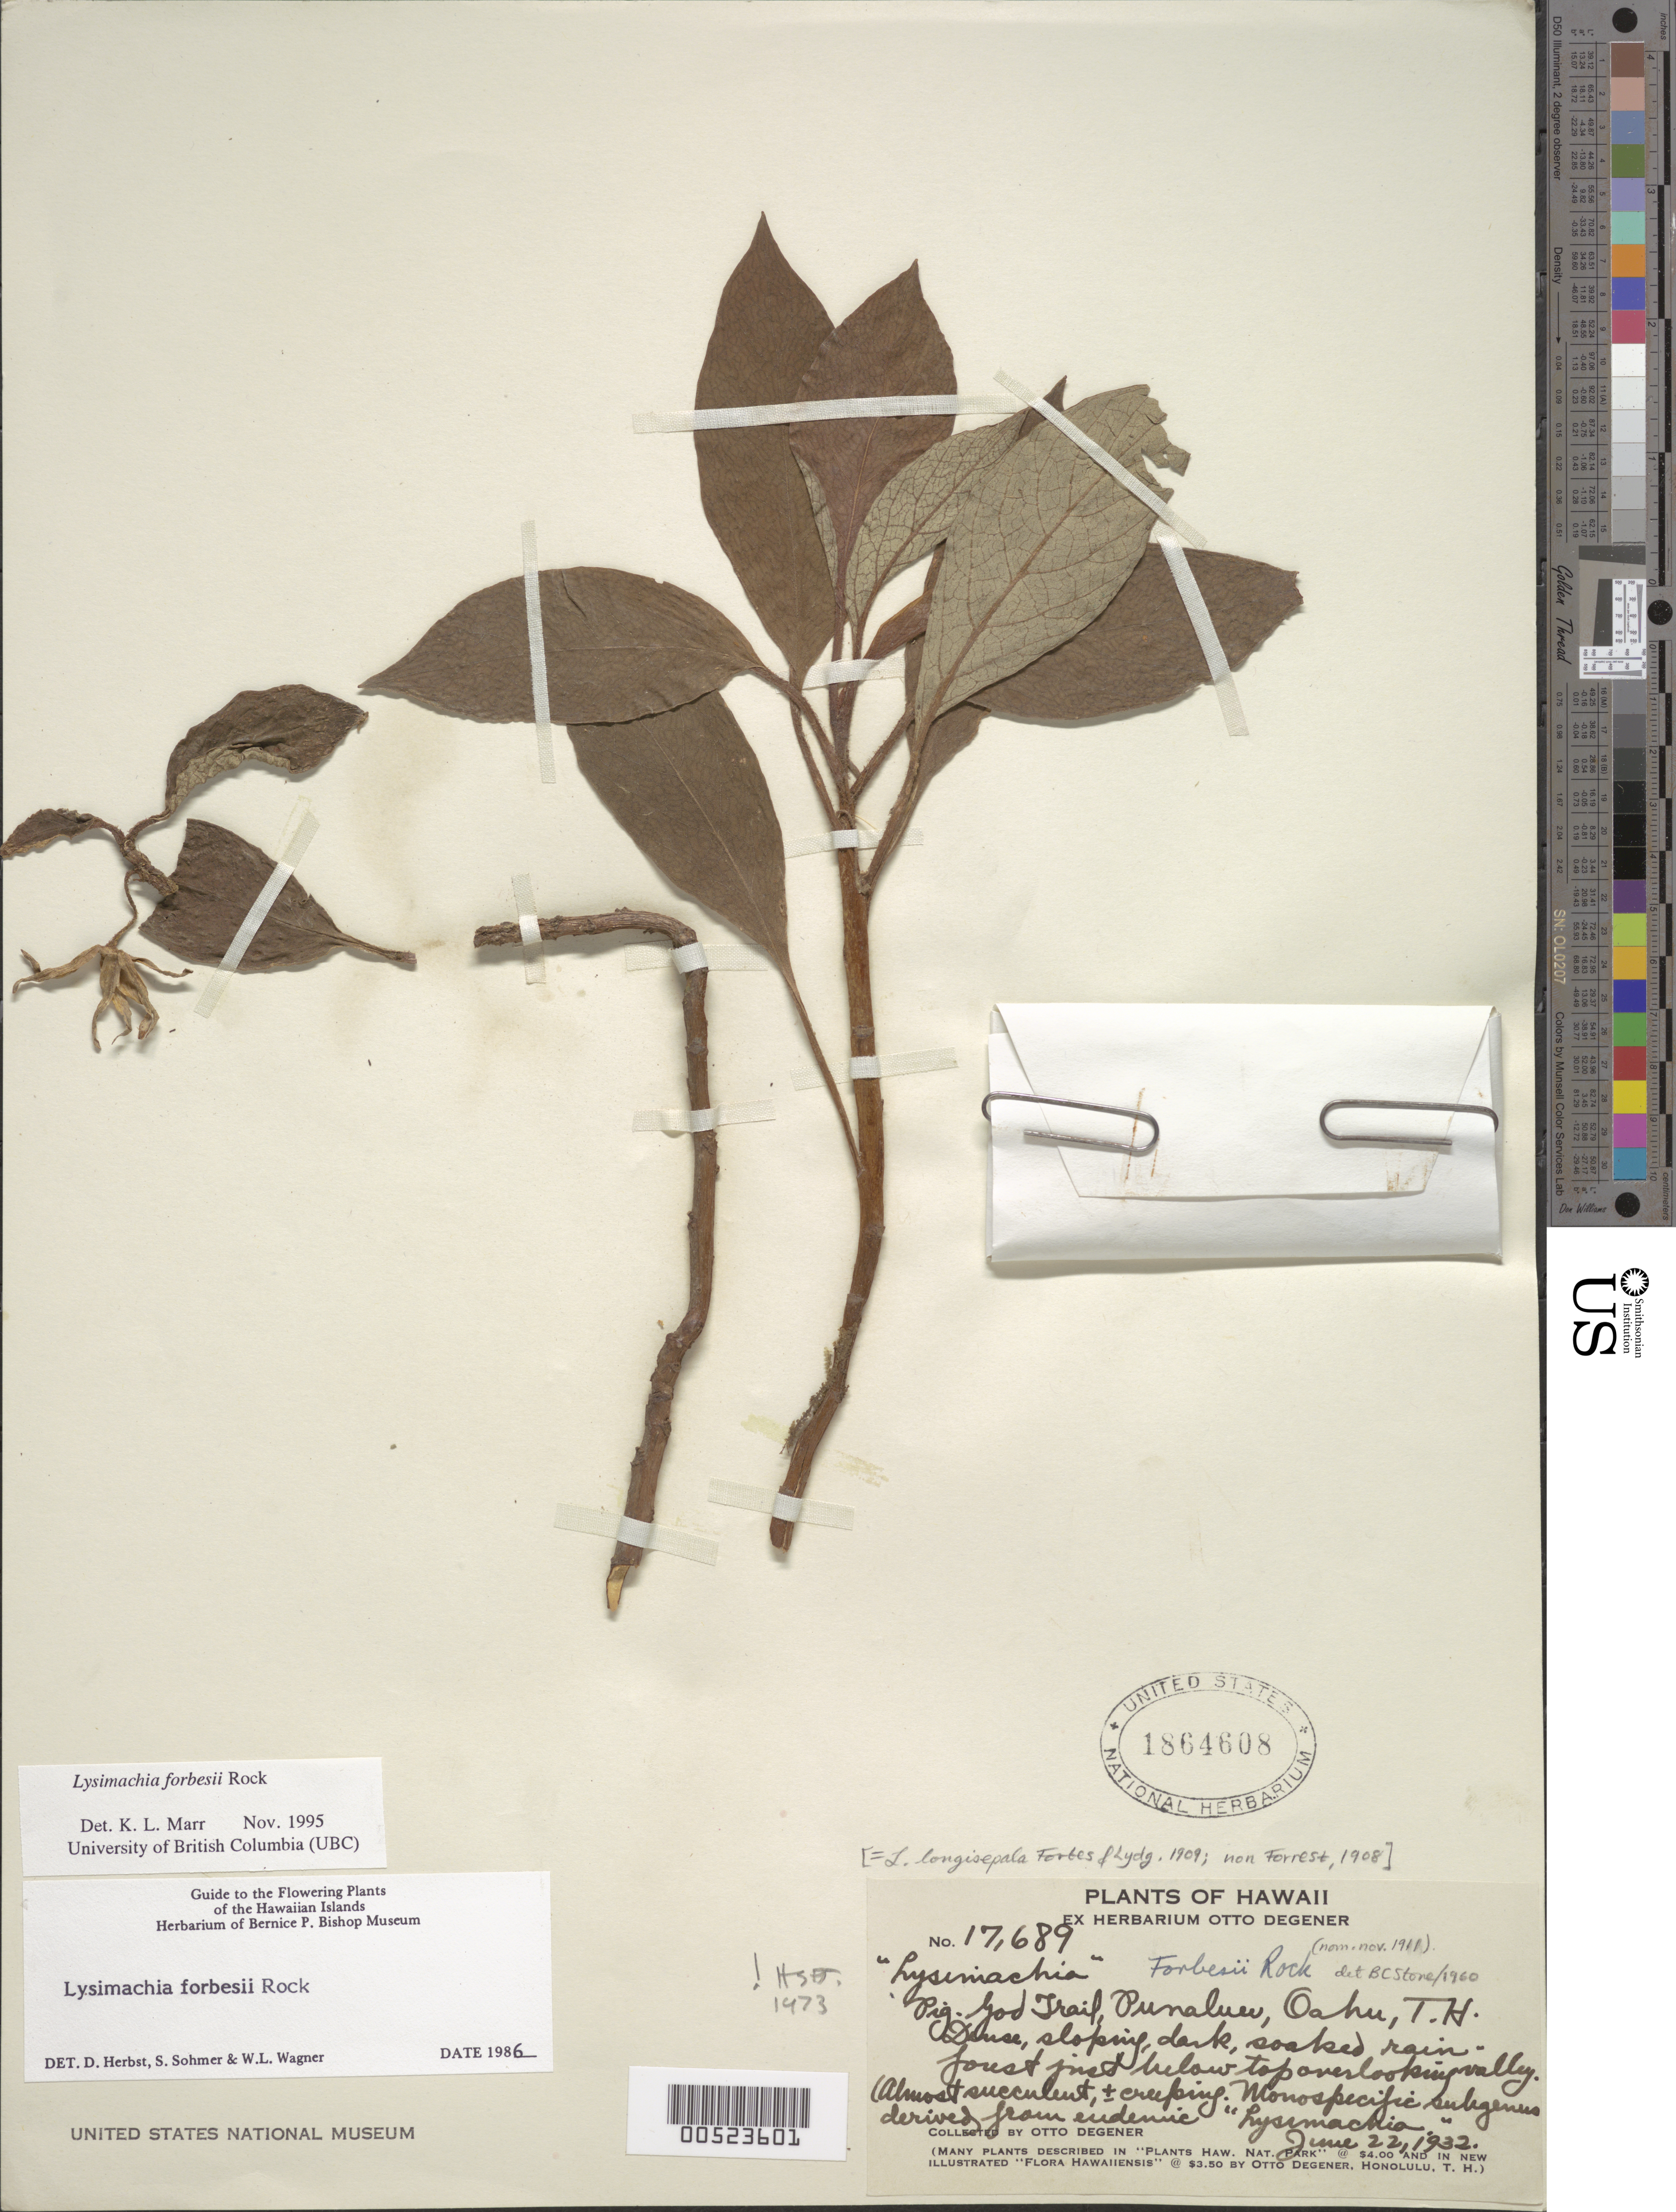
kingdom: Plantae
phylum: Tracheophyta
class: Magnoliopsida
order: Ericales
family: Primulaceae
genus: Lysimachia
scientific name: Lysimachia forbesii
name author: Rock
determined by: Marr, K. L., (UBC), University of British Columbia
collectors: O. Degener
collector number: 17689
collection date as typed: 22 Jun 1932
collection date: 1932-06-22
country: United States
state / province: Hawaii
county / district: Honolulu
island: Oahu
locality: Pig-God Trail, Punaluu, just below top overlooking valley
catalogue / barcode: US 1864608